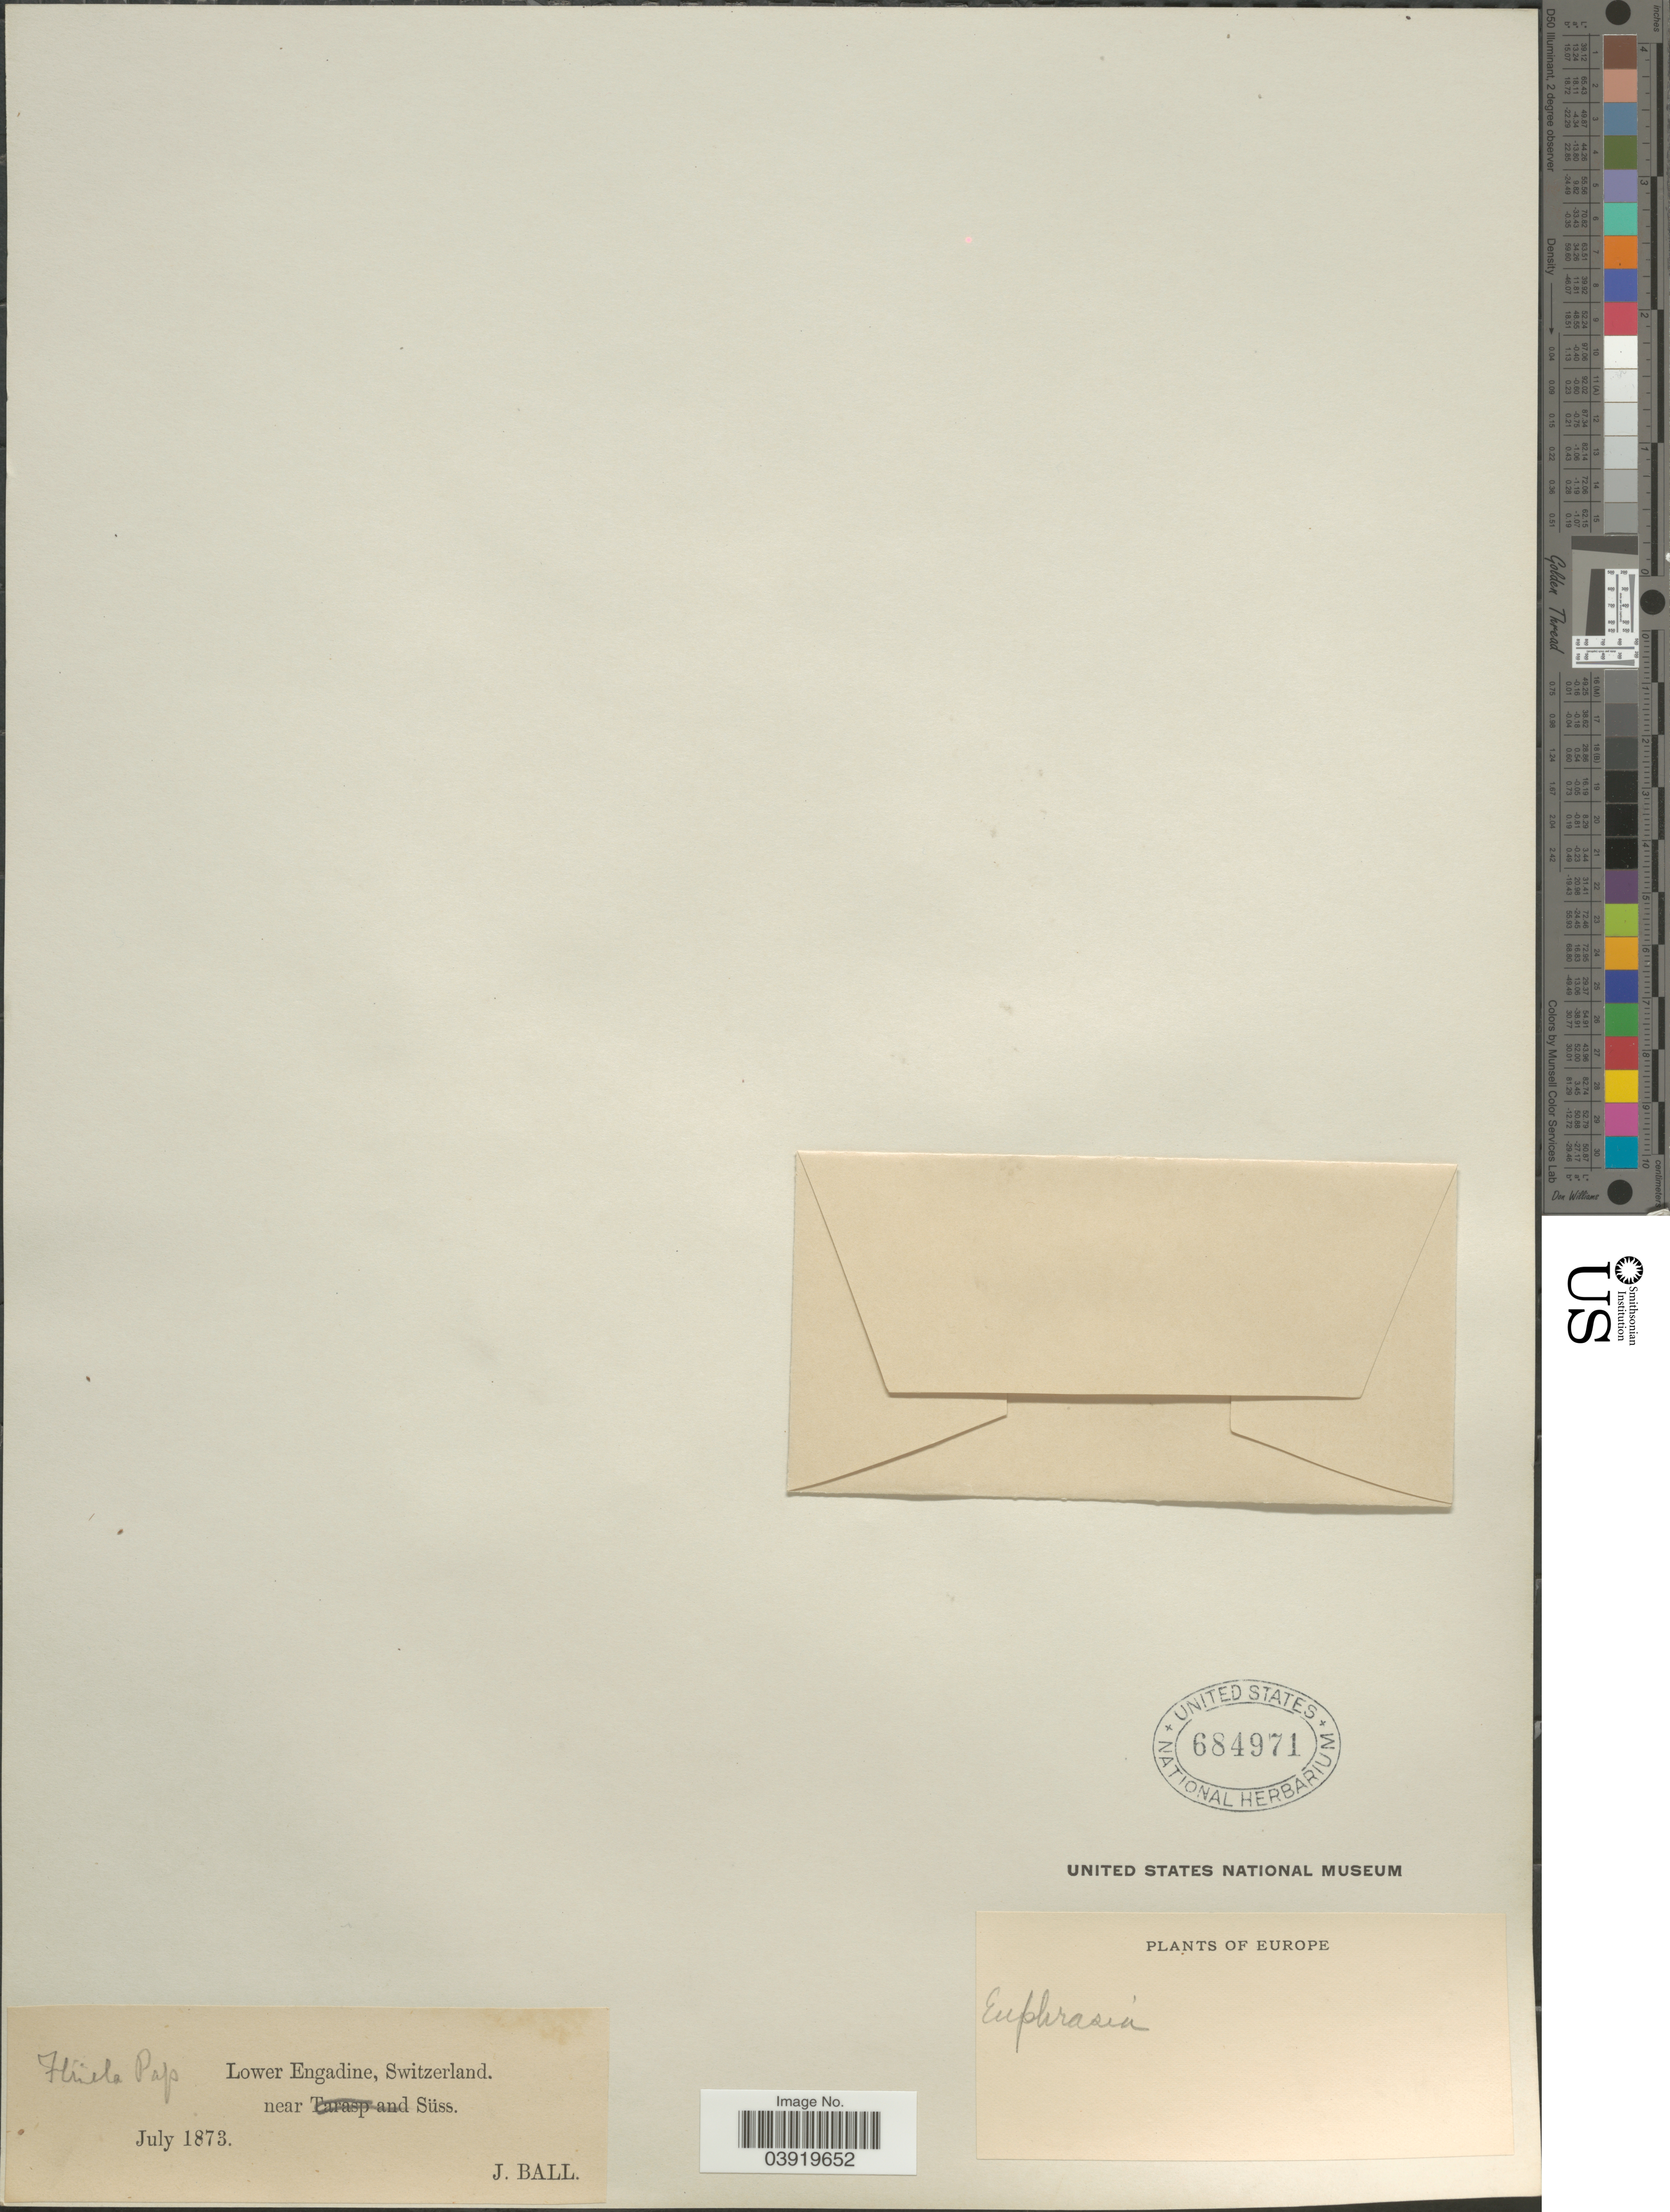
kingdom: Plantae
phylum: Tracheophyta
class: Magnoliopsida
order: Lamiales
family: Orobanchaceae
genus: Euphrasia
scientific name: Euphrasia sp.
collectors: J. Ball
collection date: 1873-07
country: Switzerland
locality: Lower Engadine, near Süss. Europe.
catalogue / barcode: US 684971